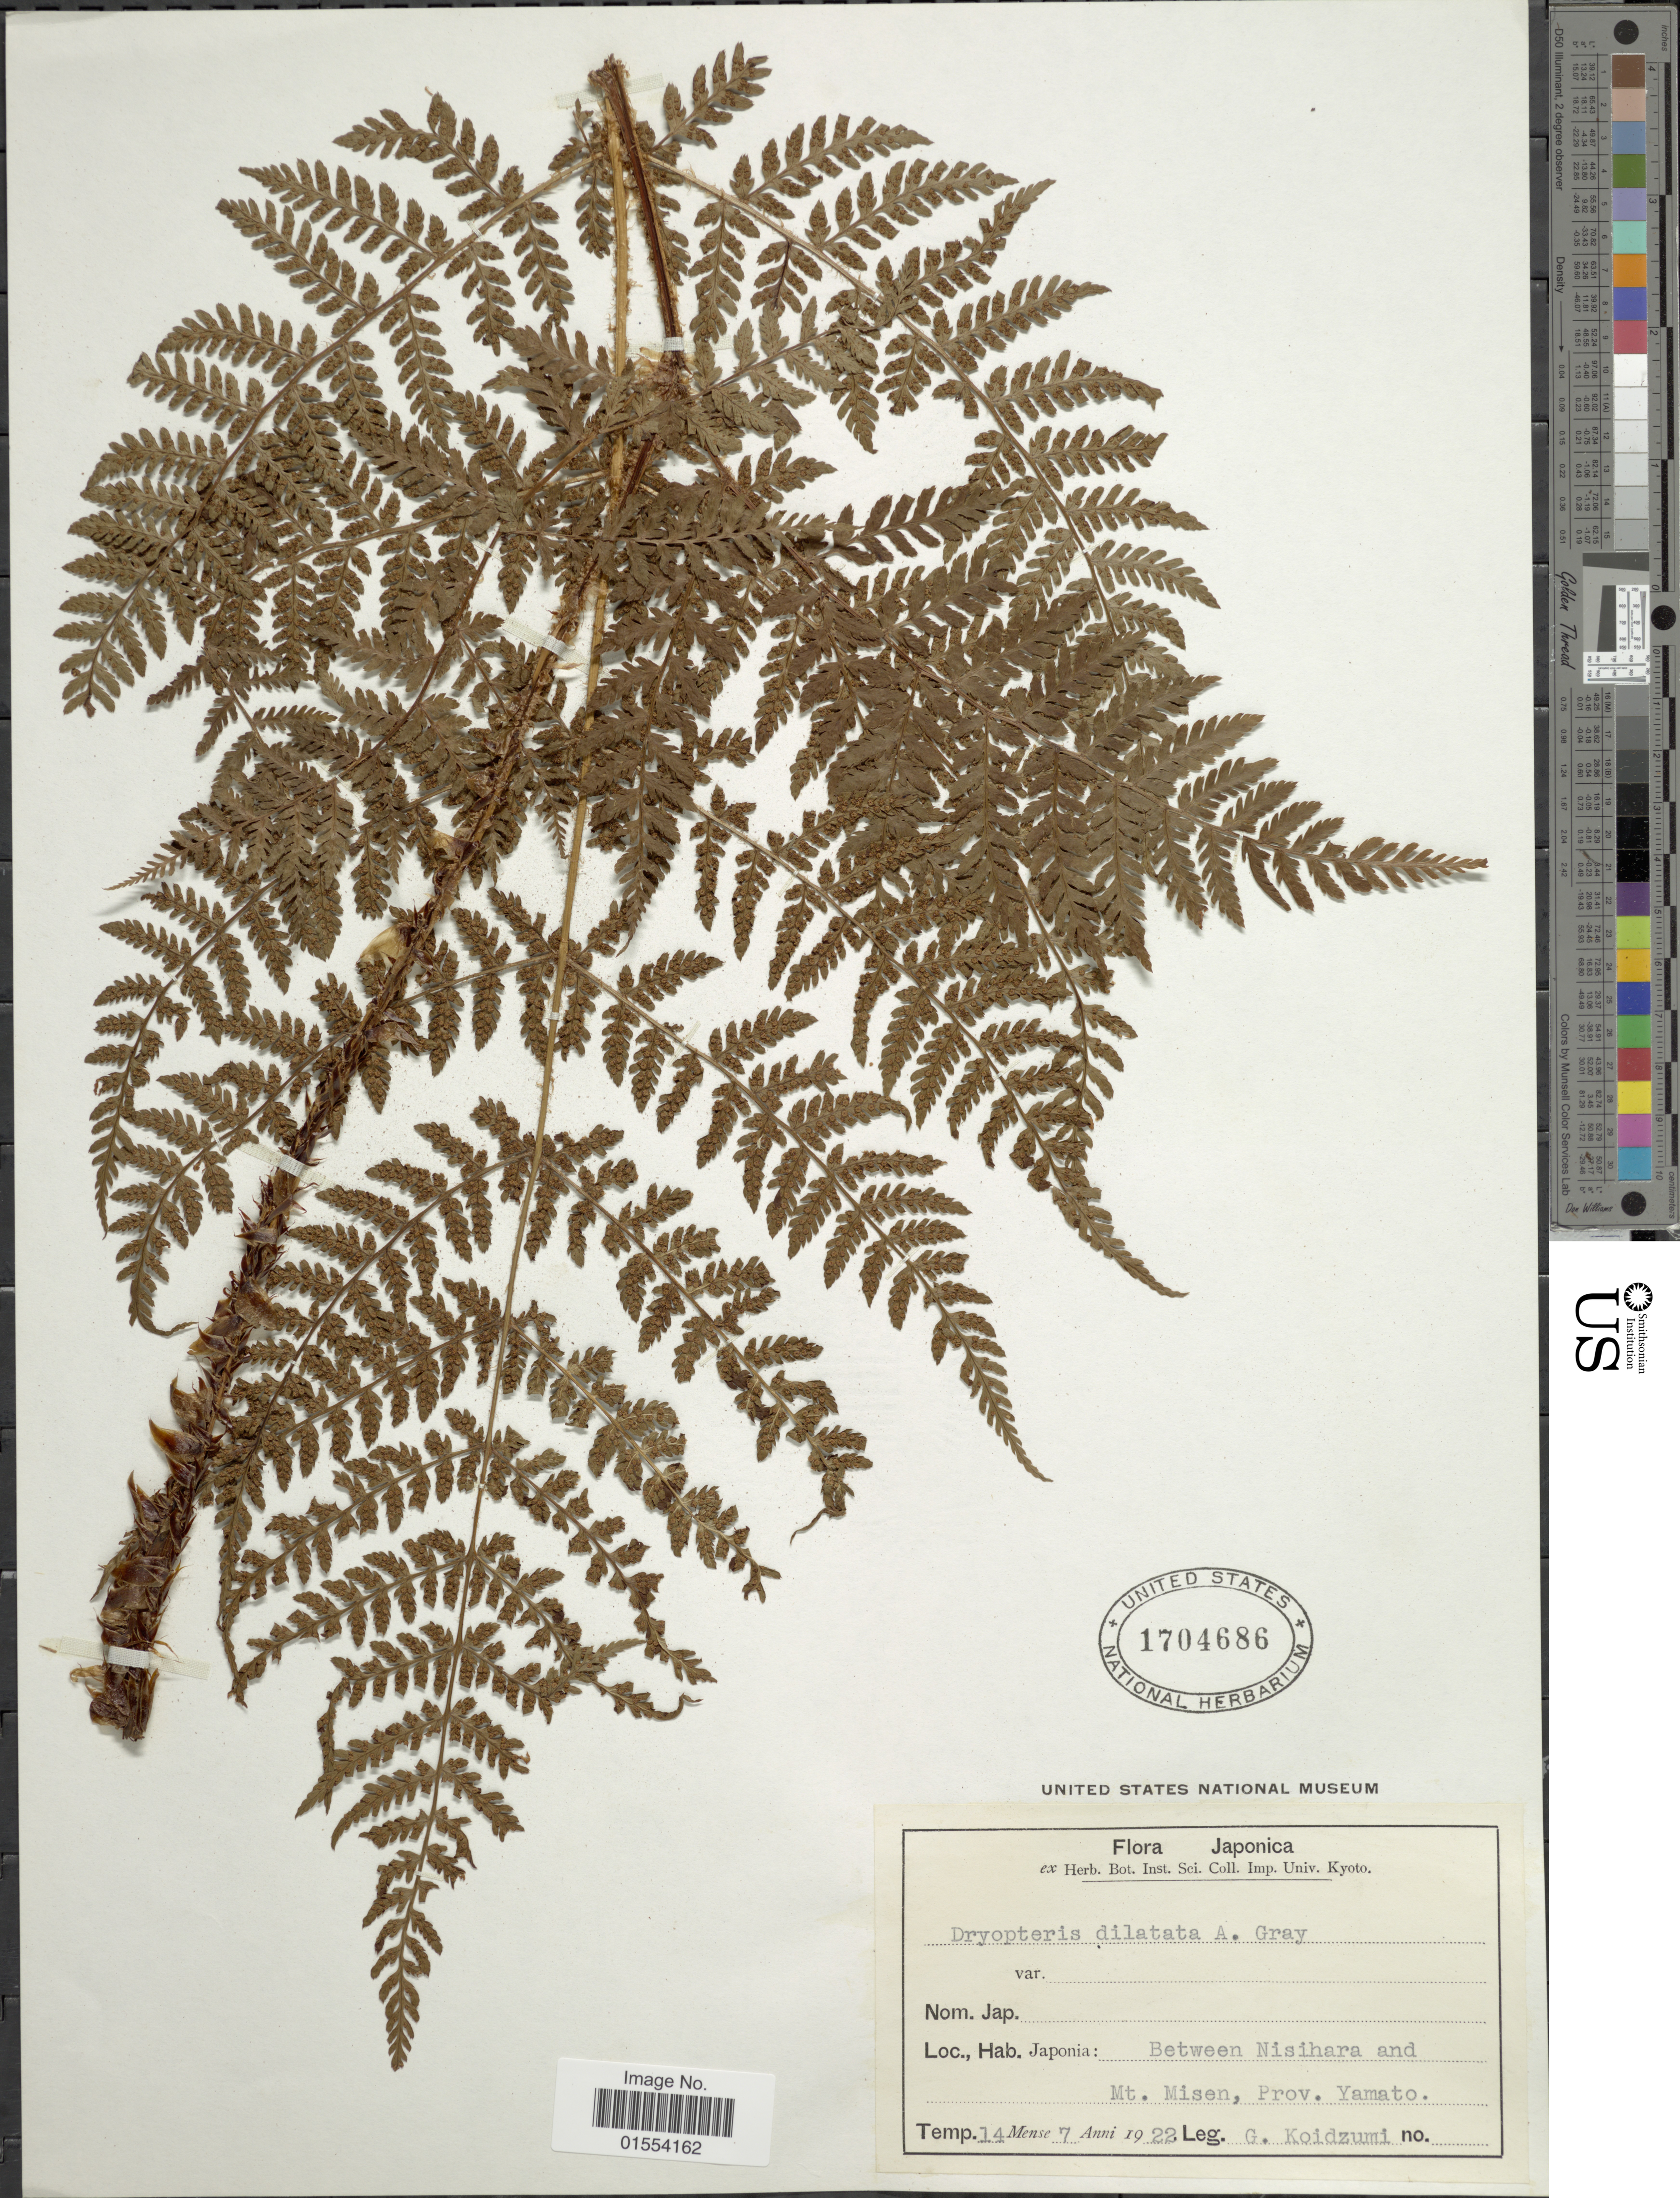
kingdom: Plantae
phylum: Tracheophyta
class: Polypodiopsida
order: Polypodiales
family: Dryopteridaceae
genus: Dryopteris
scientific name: Dryopteris expansa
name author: (C. Presl) Fraser-Jenk. & Jermy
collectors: G. Koidzumi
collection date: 1922-07-14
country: Japan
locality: Between Nisihara and Mt. Misen, Prov. Yamato.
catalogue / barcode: US 1704686